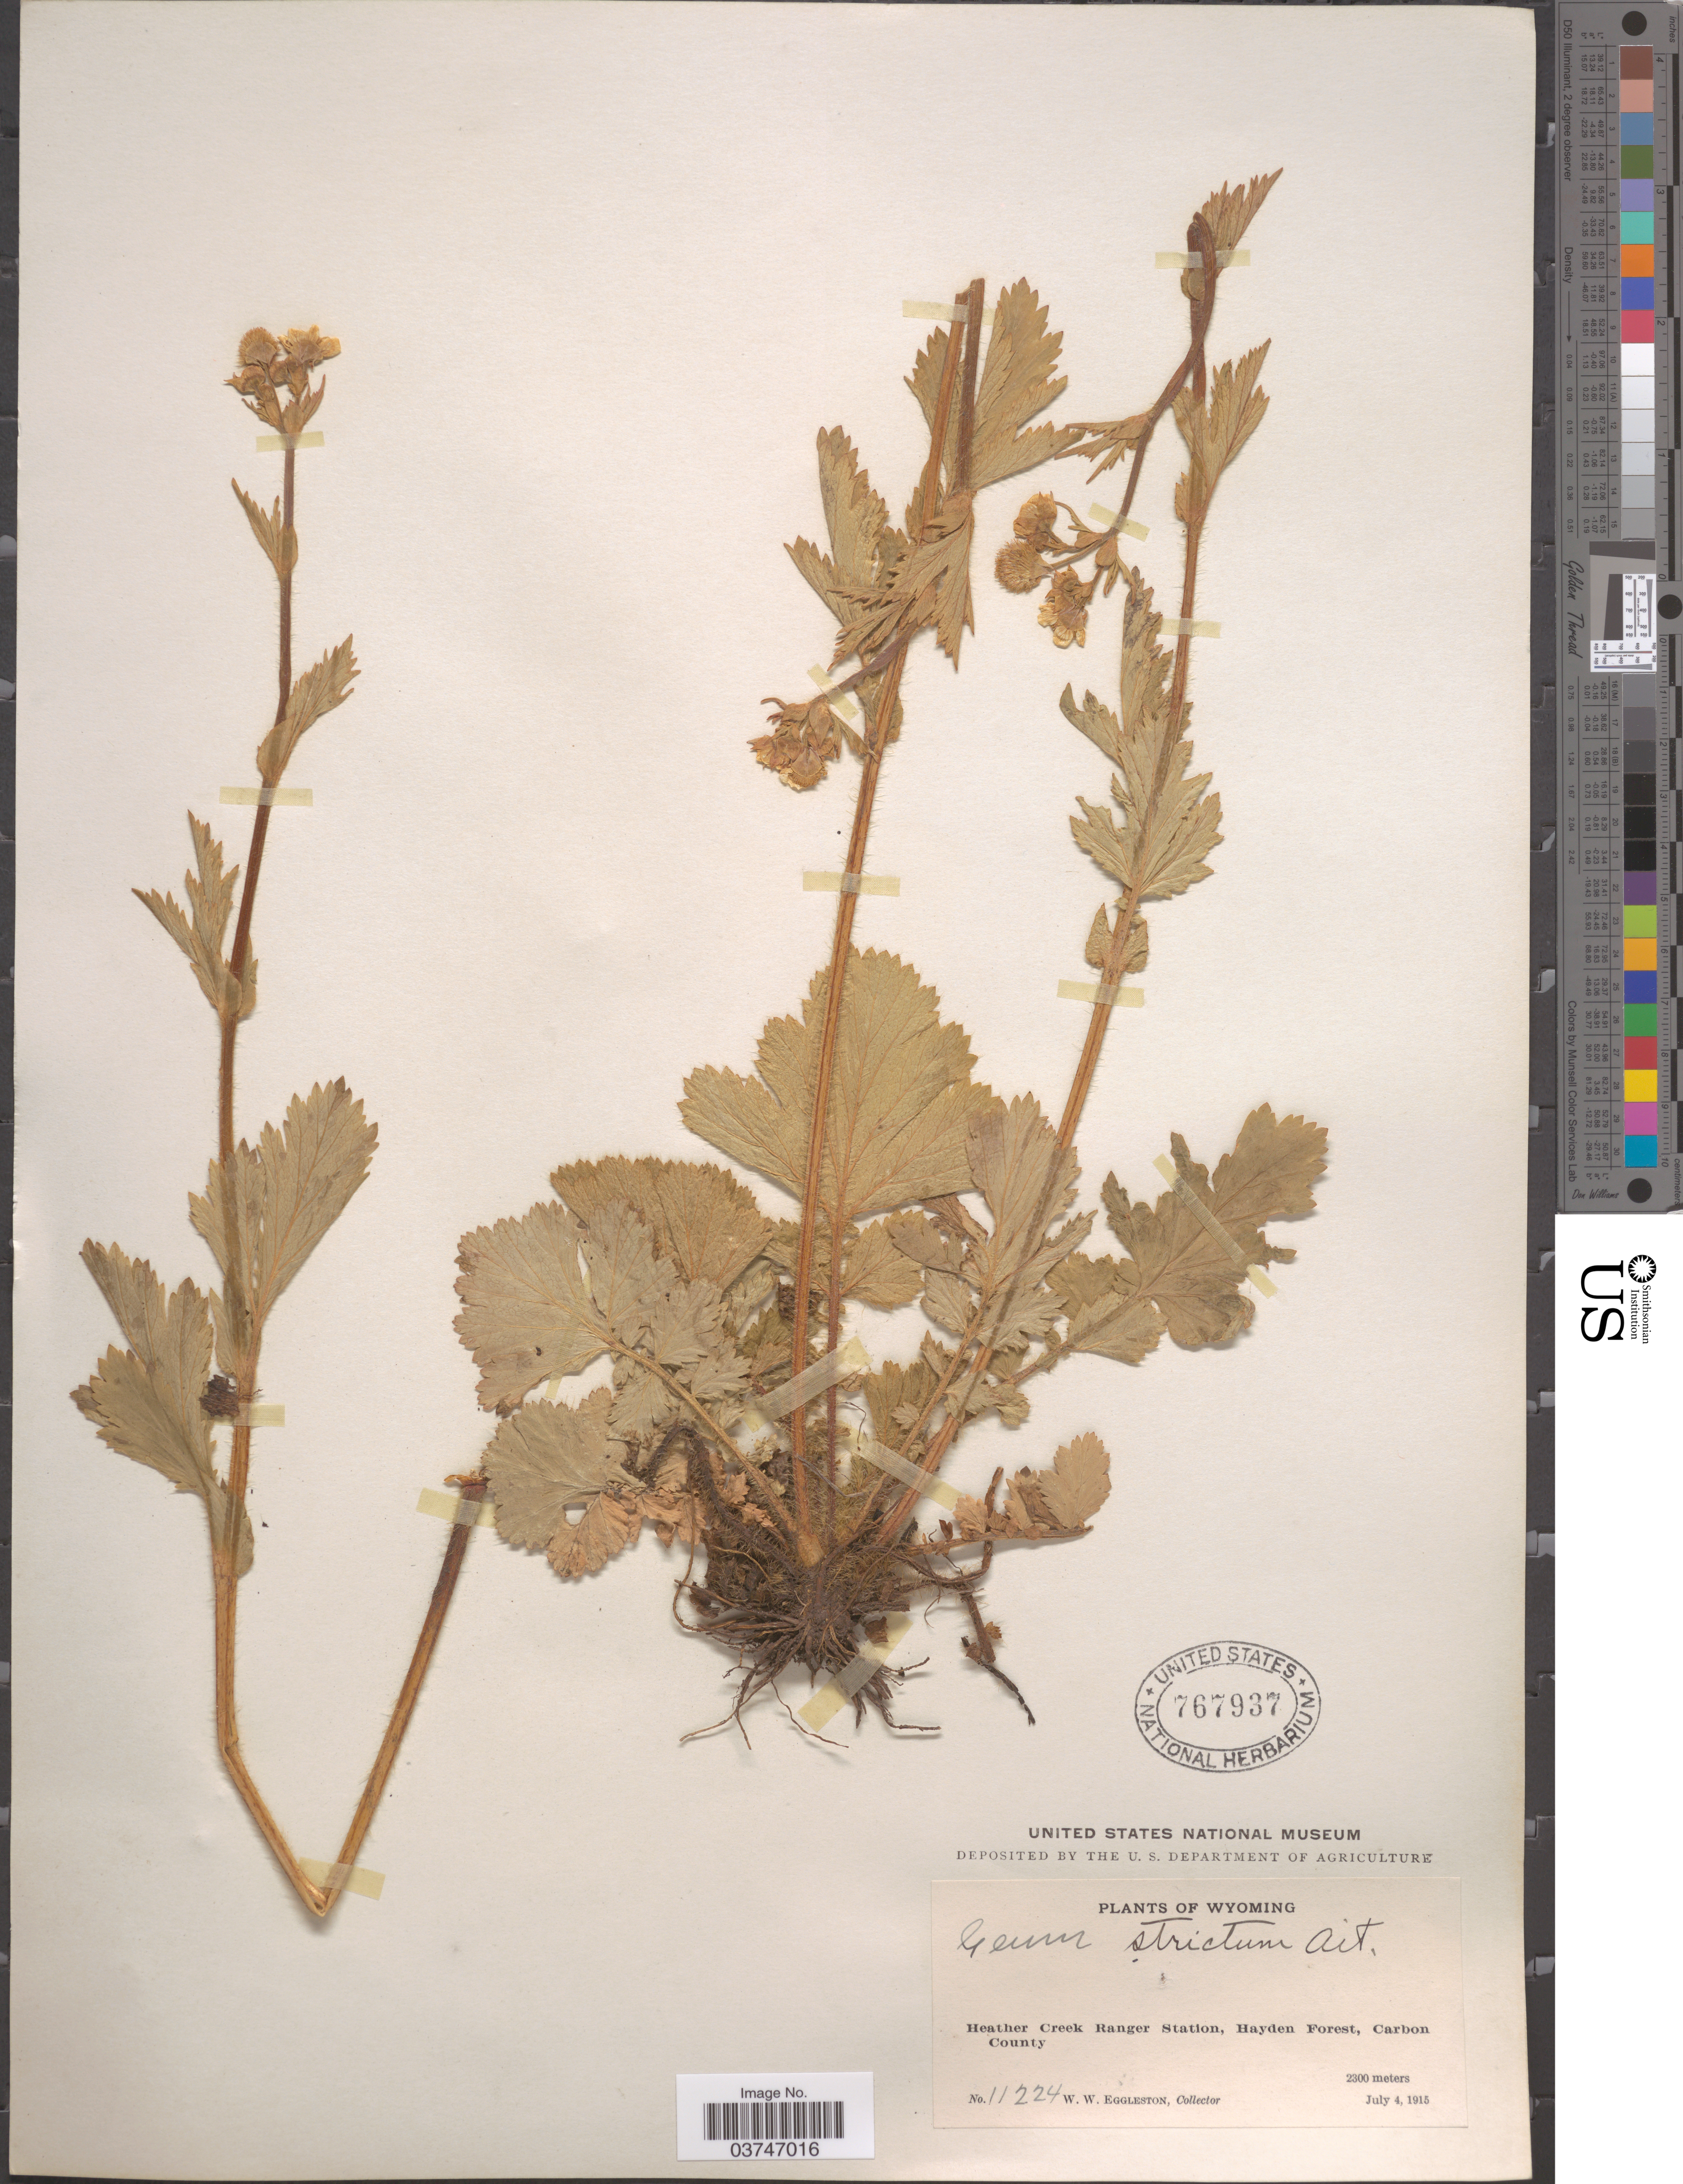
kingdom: Plantae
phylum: Tracheophyta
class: Magnoliopsida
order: Rosales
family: Rosaceae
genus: Geum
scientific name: Geum aleppicum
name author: Jacq.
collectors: W. W. Eggleston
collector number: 11224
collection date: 1915-07-04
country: United States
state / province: Wyoming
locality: Heather Creek Ranger Station, Hayden Forest, Carbon County.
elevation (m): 2300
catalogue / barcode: US 767937